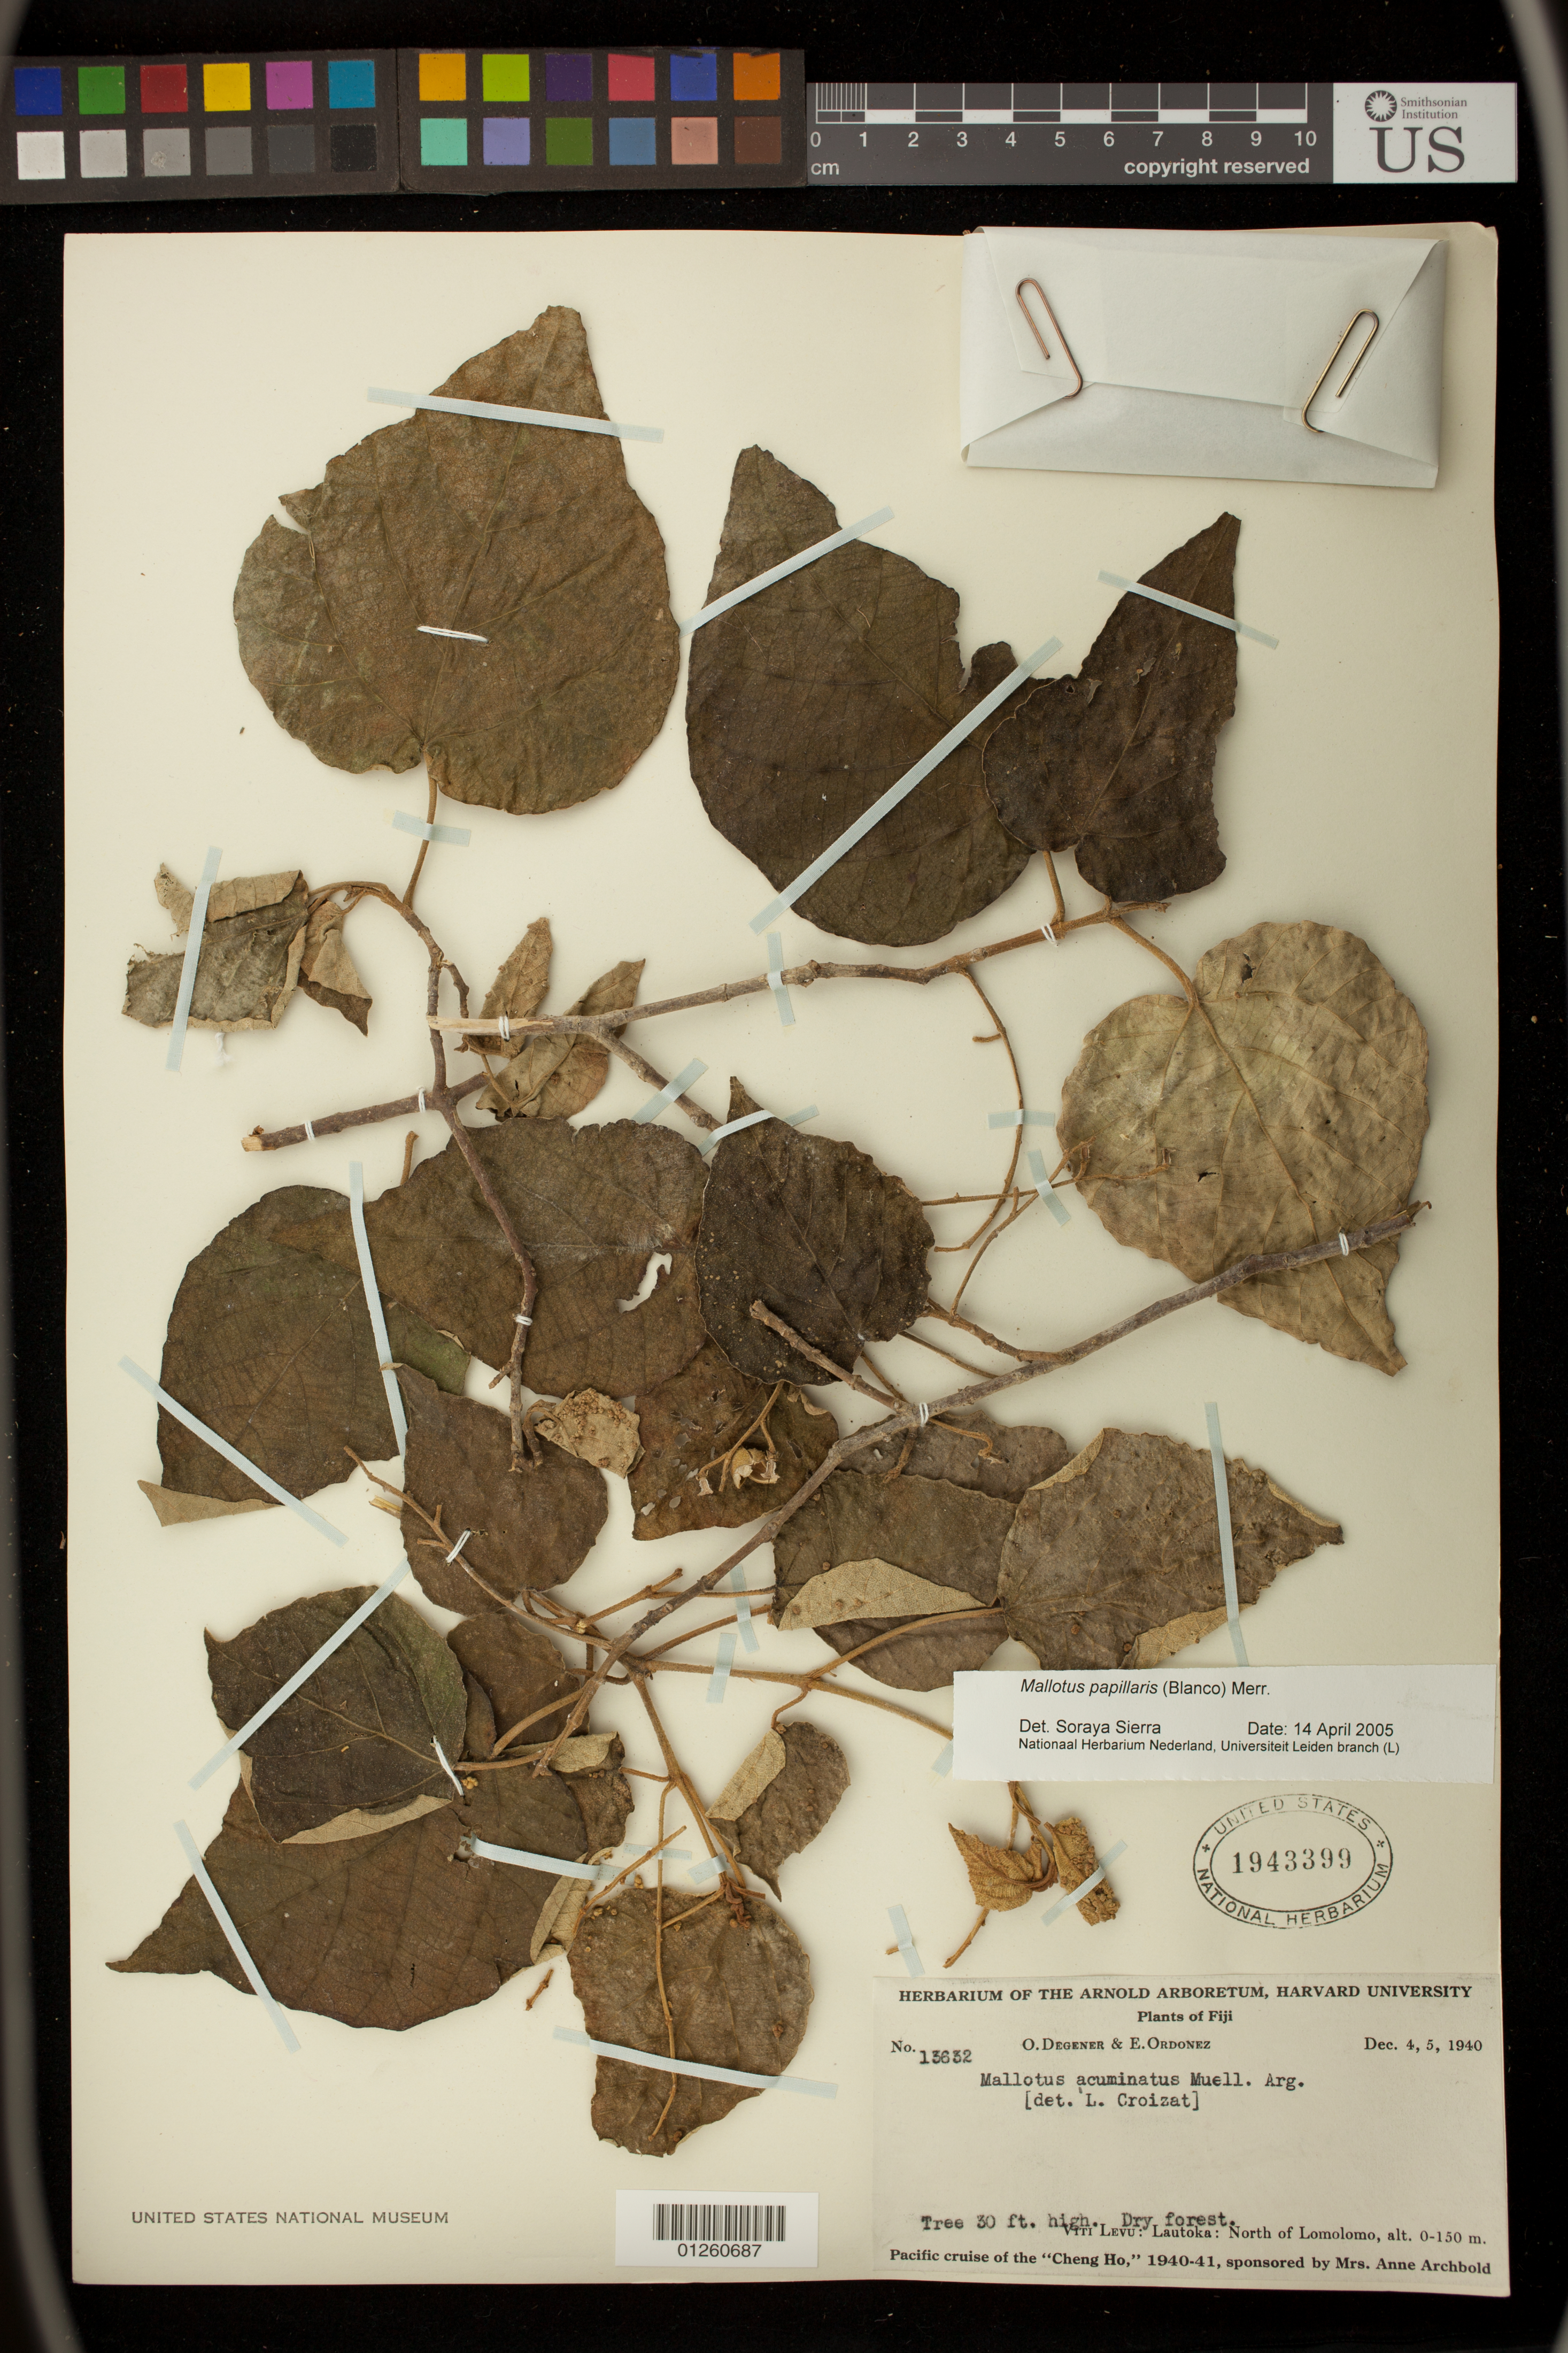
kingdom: Plantae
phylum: Tracheophyta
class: Magnoliopsida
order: Malpighiales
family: Euphorbiaceae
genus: Mallotus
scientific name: Mallotus papillaris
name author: (Blanco) Merr.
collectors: O. Degener & E. Ordonez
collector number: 13632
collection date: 1940-12-04/1940-12-05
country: Fiji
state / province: Western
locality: Viti Levu: Lautoka: North of Lomolomo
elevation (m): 0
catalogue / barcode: US 1943399